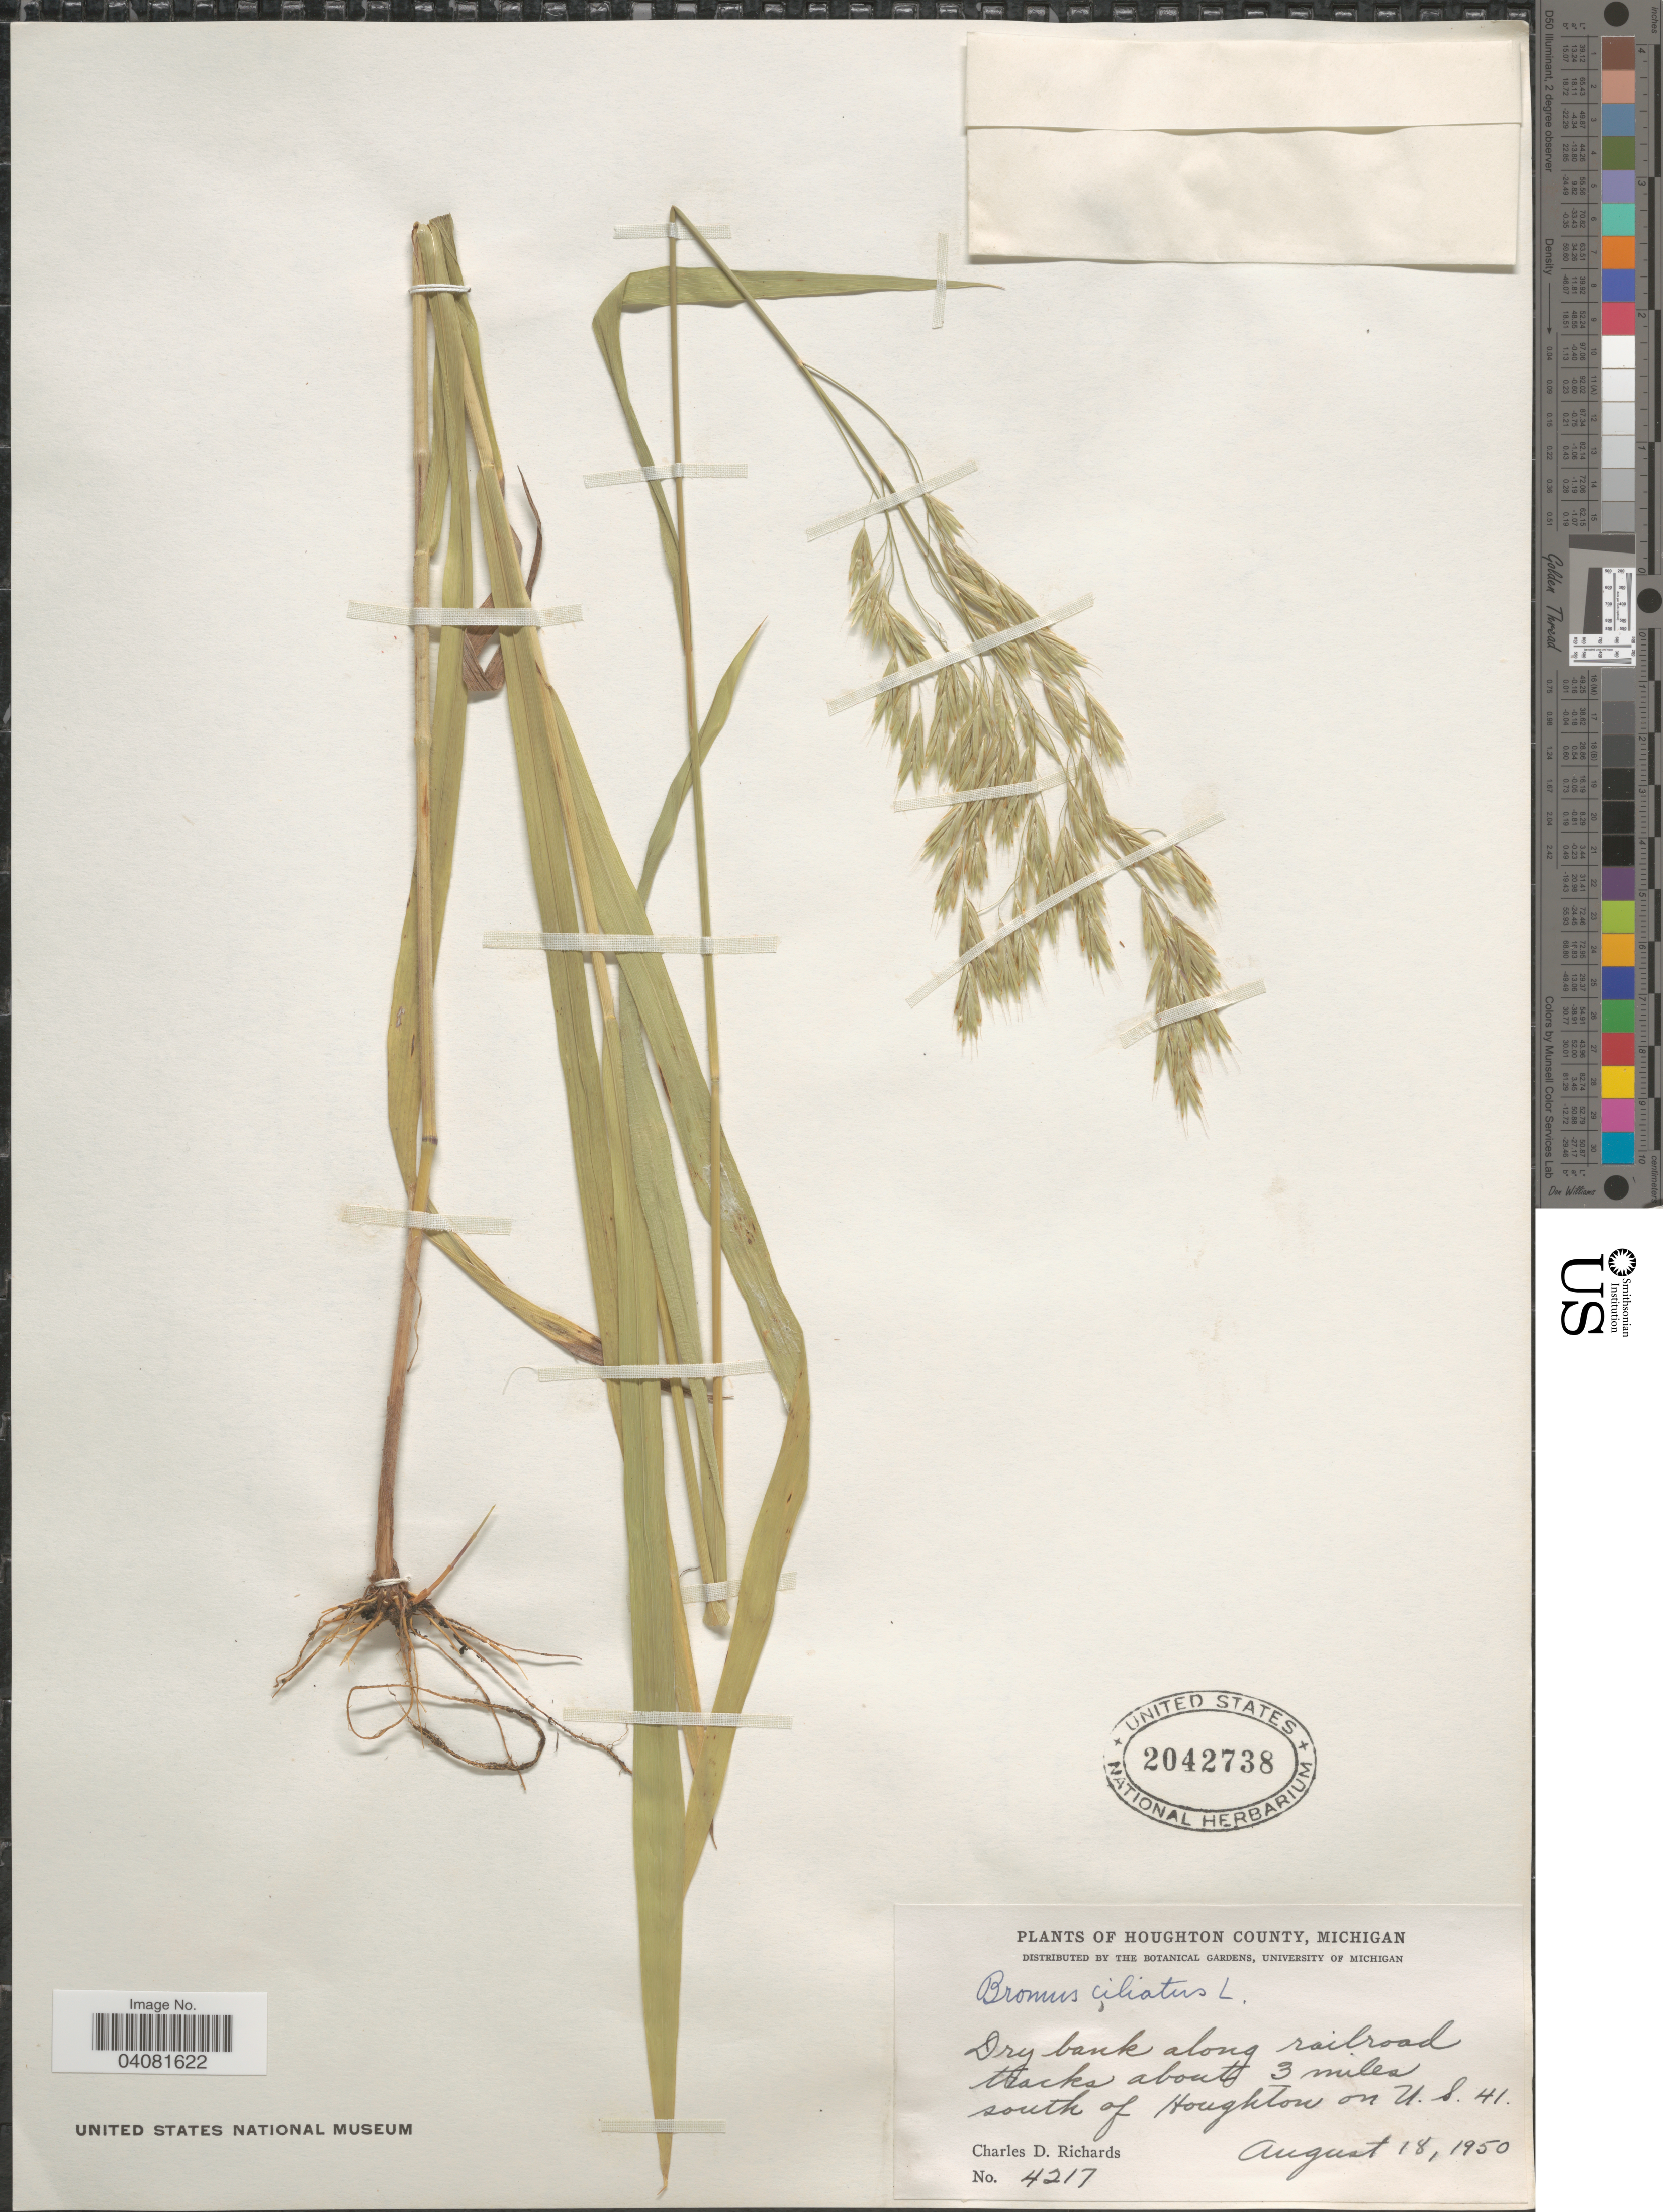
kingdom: Plantae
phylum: Tracheophyta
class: Liliopsida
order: Poales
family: Poaceae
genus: Bromus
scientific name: Bromus ciliatus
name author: L.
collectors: C. Richards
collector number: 4217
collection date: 1950-08-18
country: United States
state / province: Michigan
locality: Houghton County. Dry bank along railroad tracks about 3 miles south of Houghton on U. S. 41.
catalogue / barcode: US 2042738